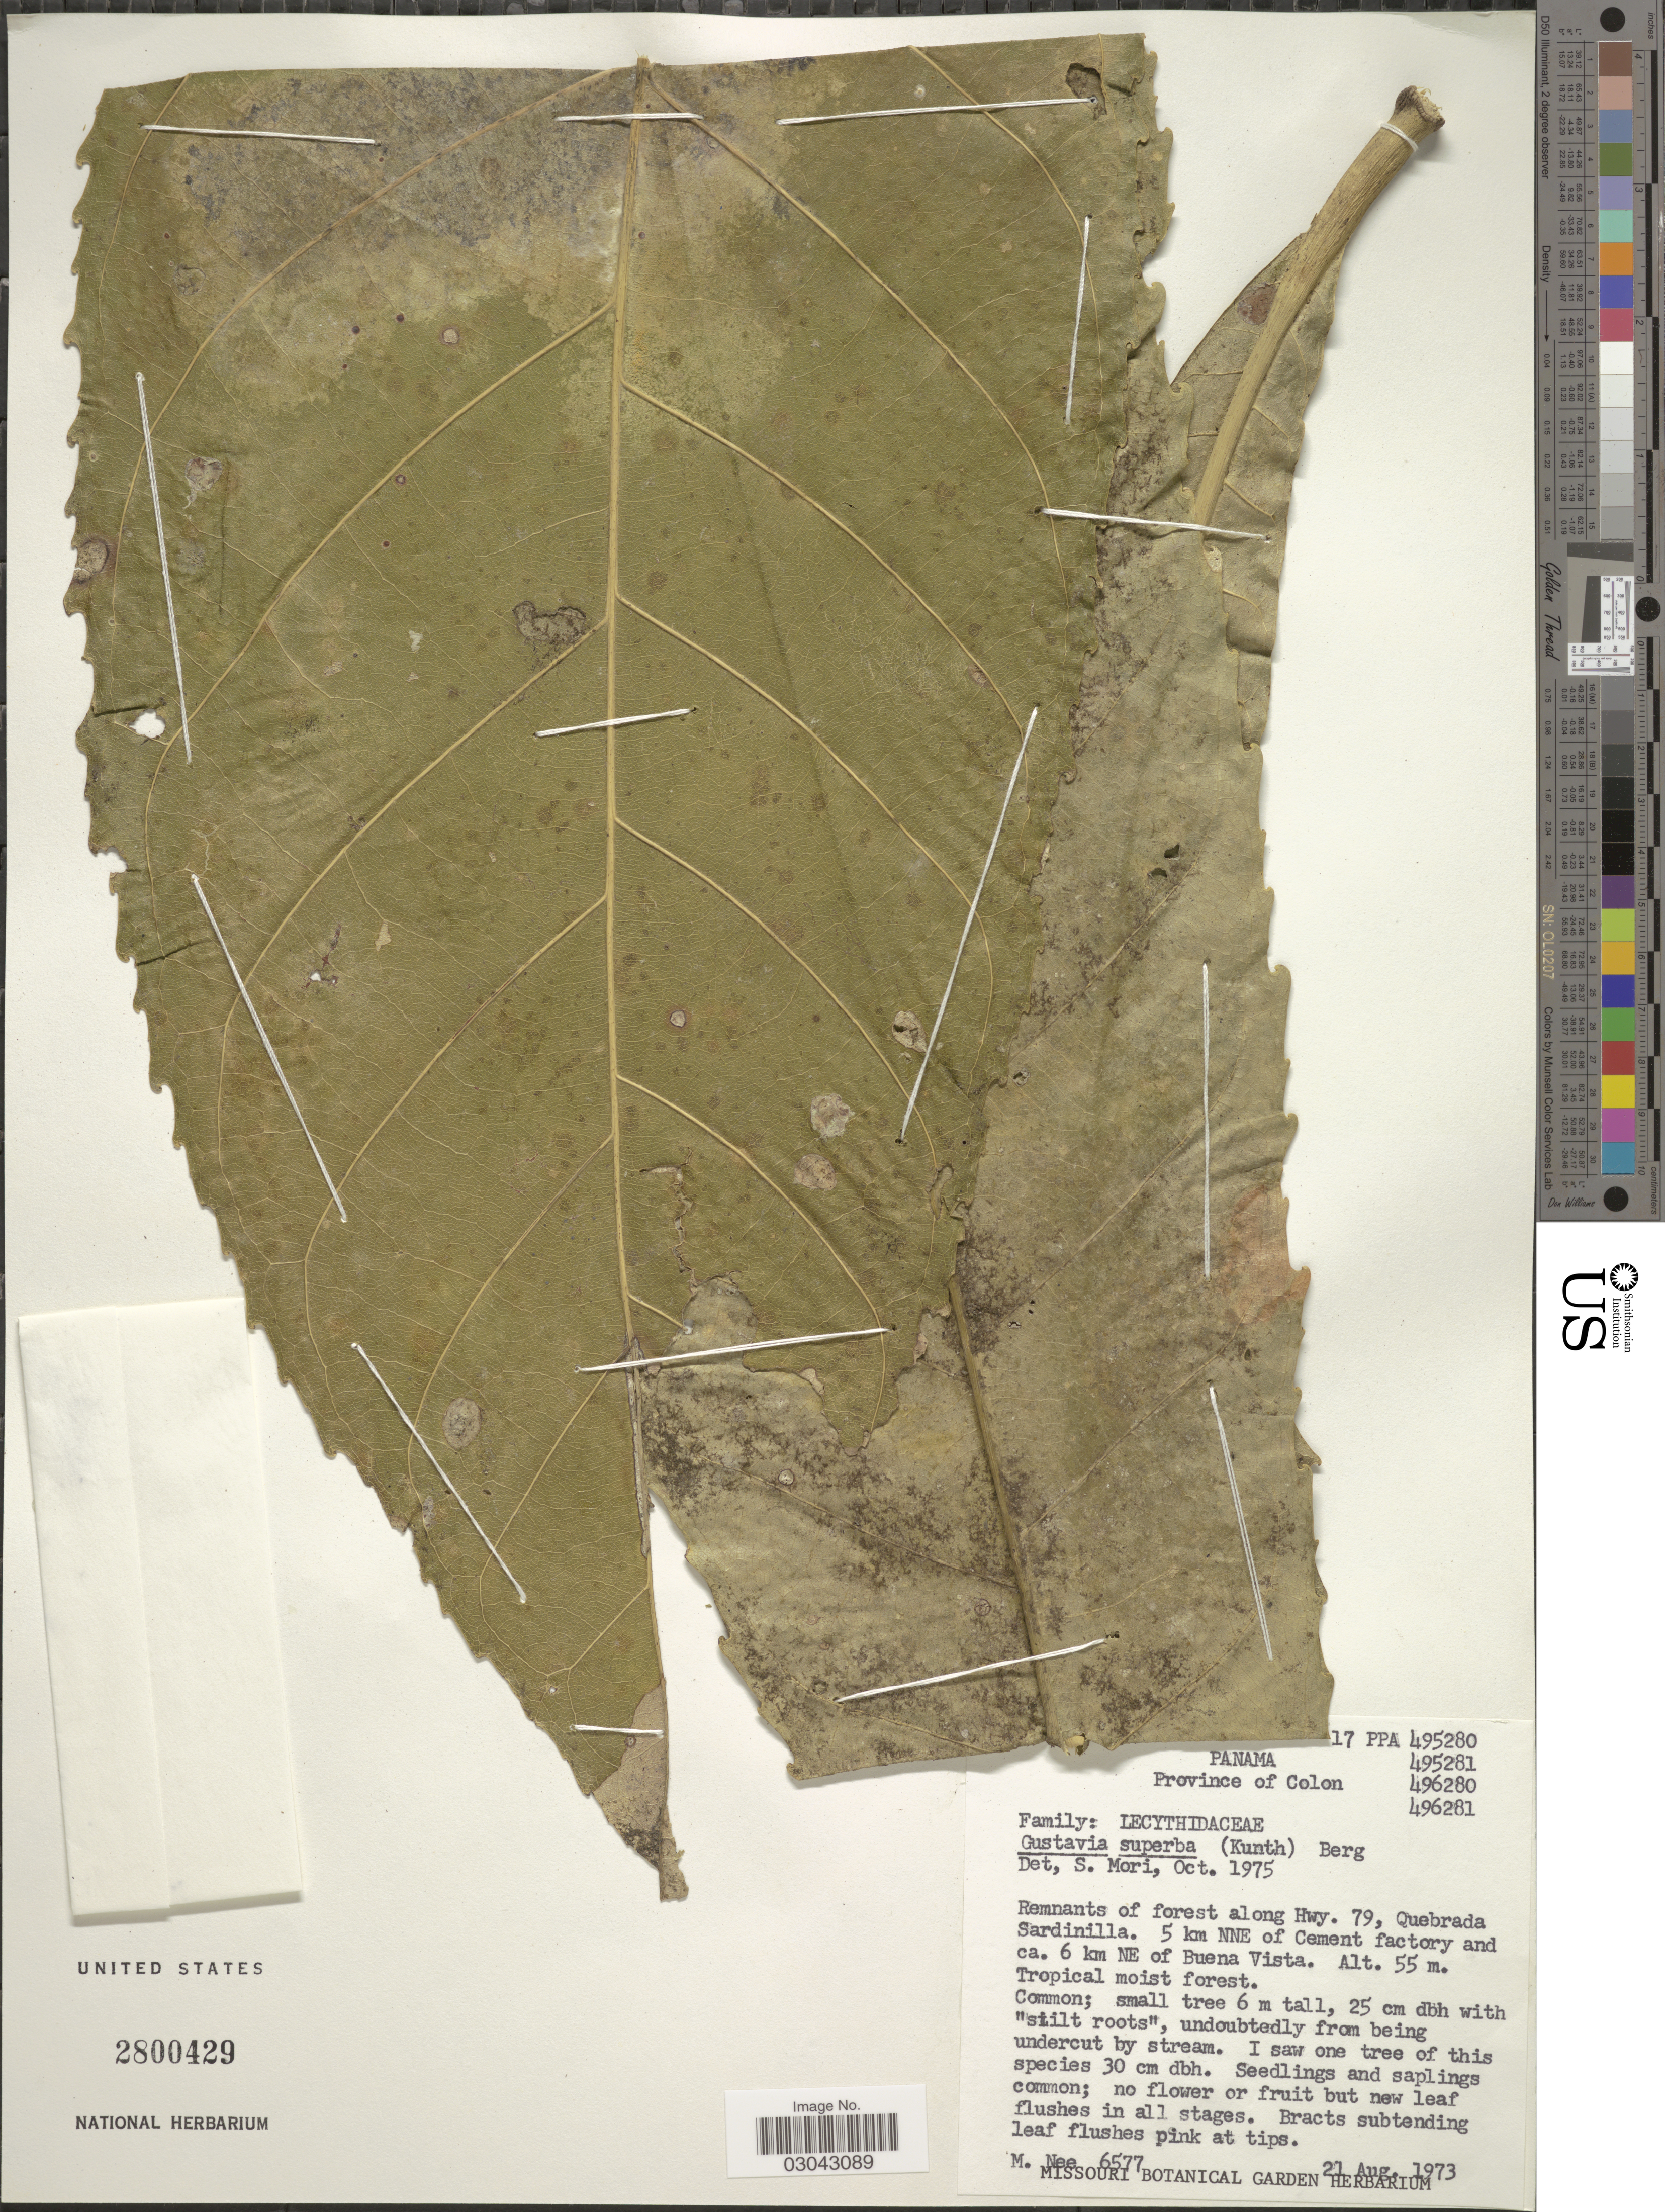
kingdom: Plantae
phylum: Tracheophyta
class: Magnoliopsida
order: Ericales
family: Lecythidaceae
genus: Gustavia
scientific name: Gustavia superba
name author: (Kunth) O. Berg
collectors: M. Nee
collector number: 6577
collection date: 1973-08-21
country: Panama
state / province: Colón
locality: Remnants of forest along Hwy. 79, Quebrada Sardinilla. 5 km NNE of Cement factory and ca. 6 km NE Buena Vista.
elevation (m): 55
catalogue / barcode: US 2800429